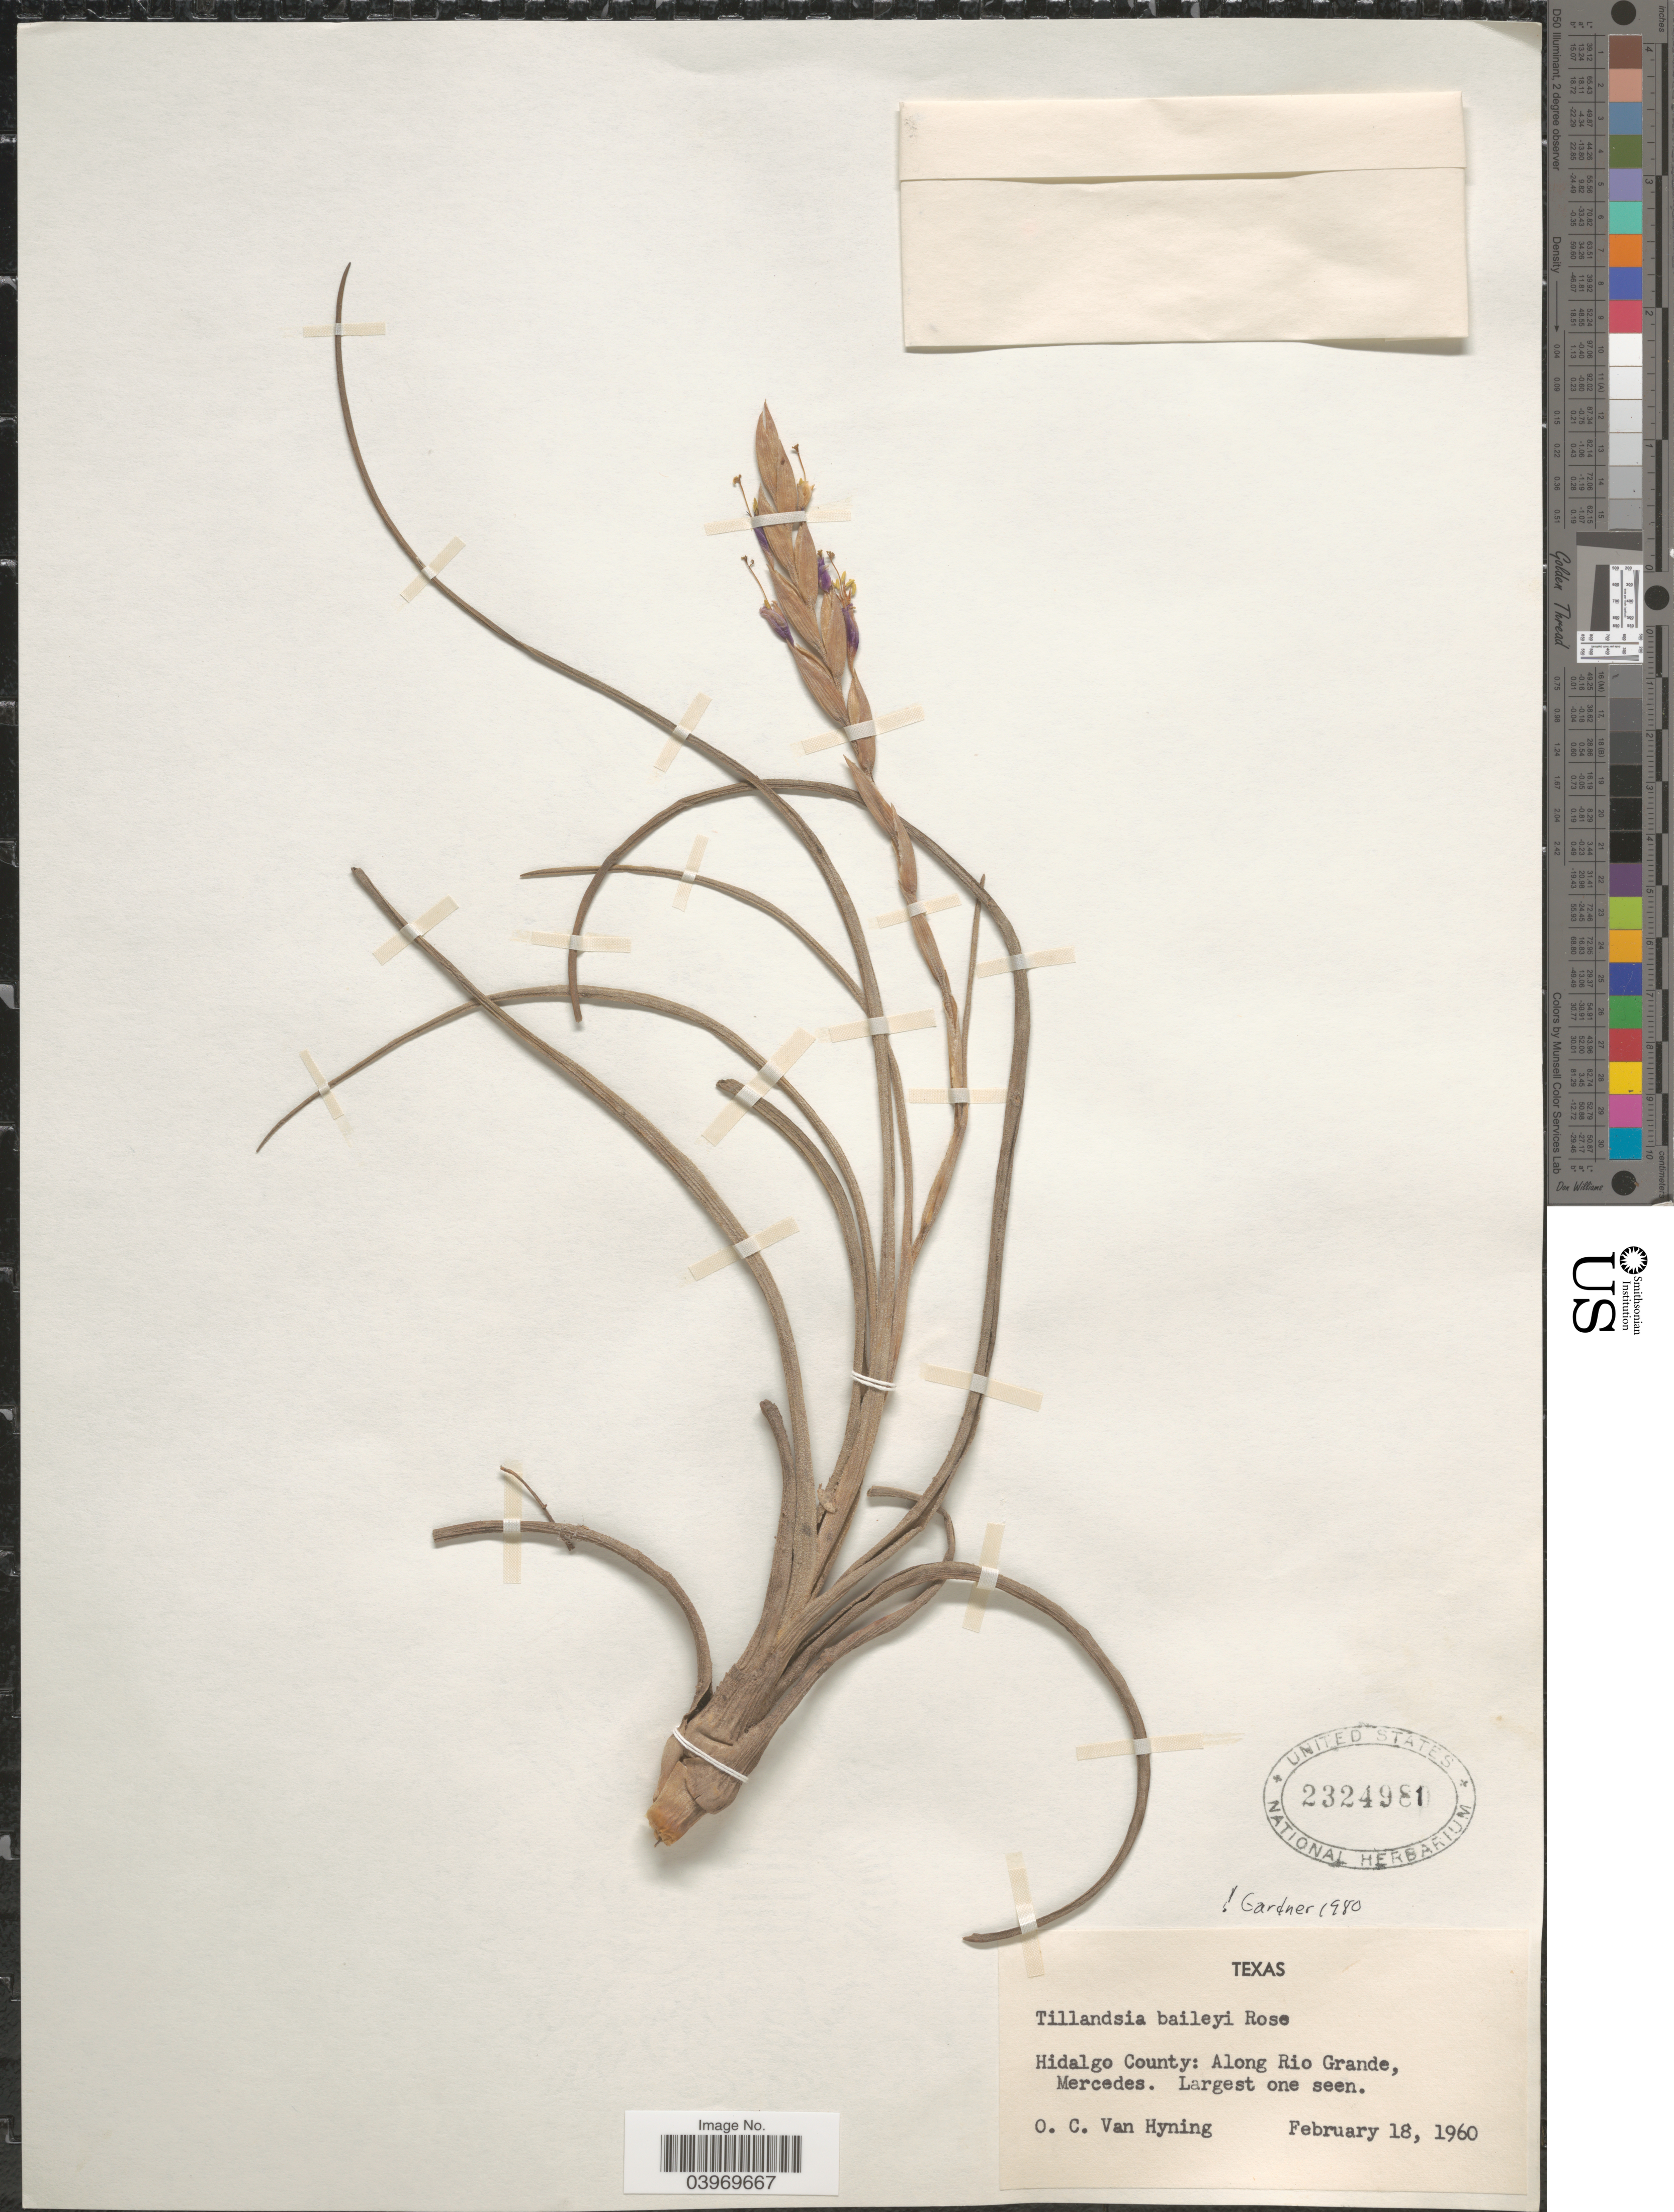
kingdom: Plantae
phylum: Tracheophyta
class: Liliopsida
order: Poales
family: Bromeliaceae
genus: Tillandsia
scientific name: Tillandsia baileyi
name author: Rose ex Small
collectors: O. Van Hyning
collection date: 1960-02-18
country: United States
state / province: Texas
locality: Hidalgo County: Along Rio Grande, Mercedes.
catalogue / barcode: US 2324981